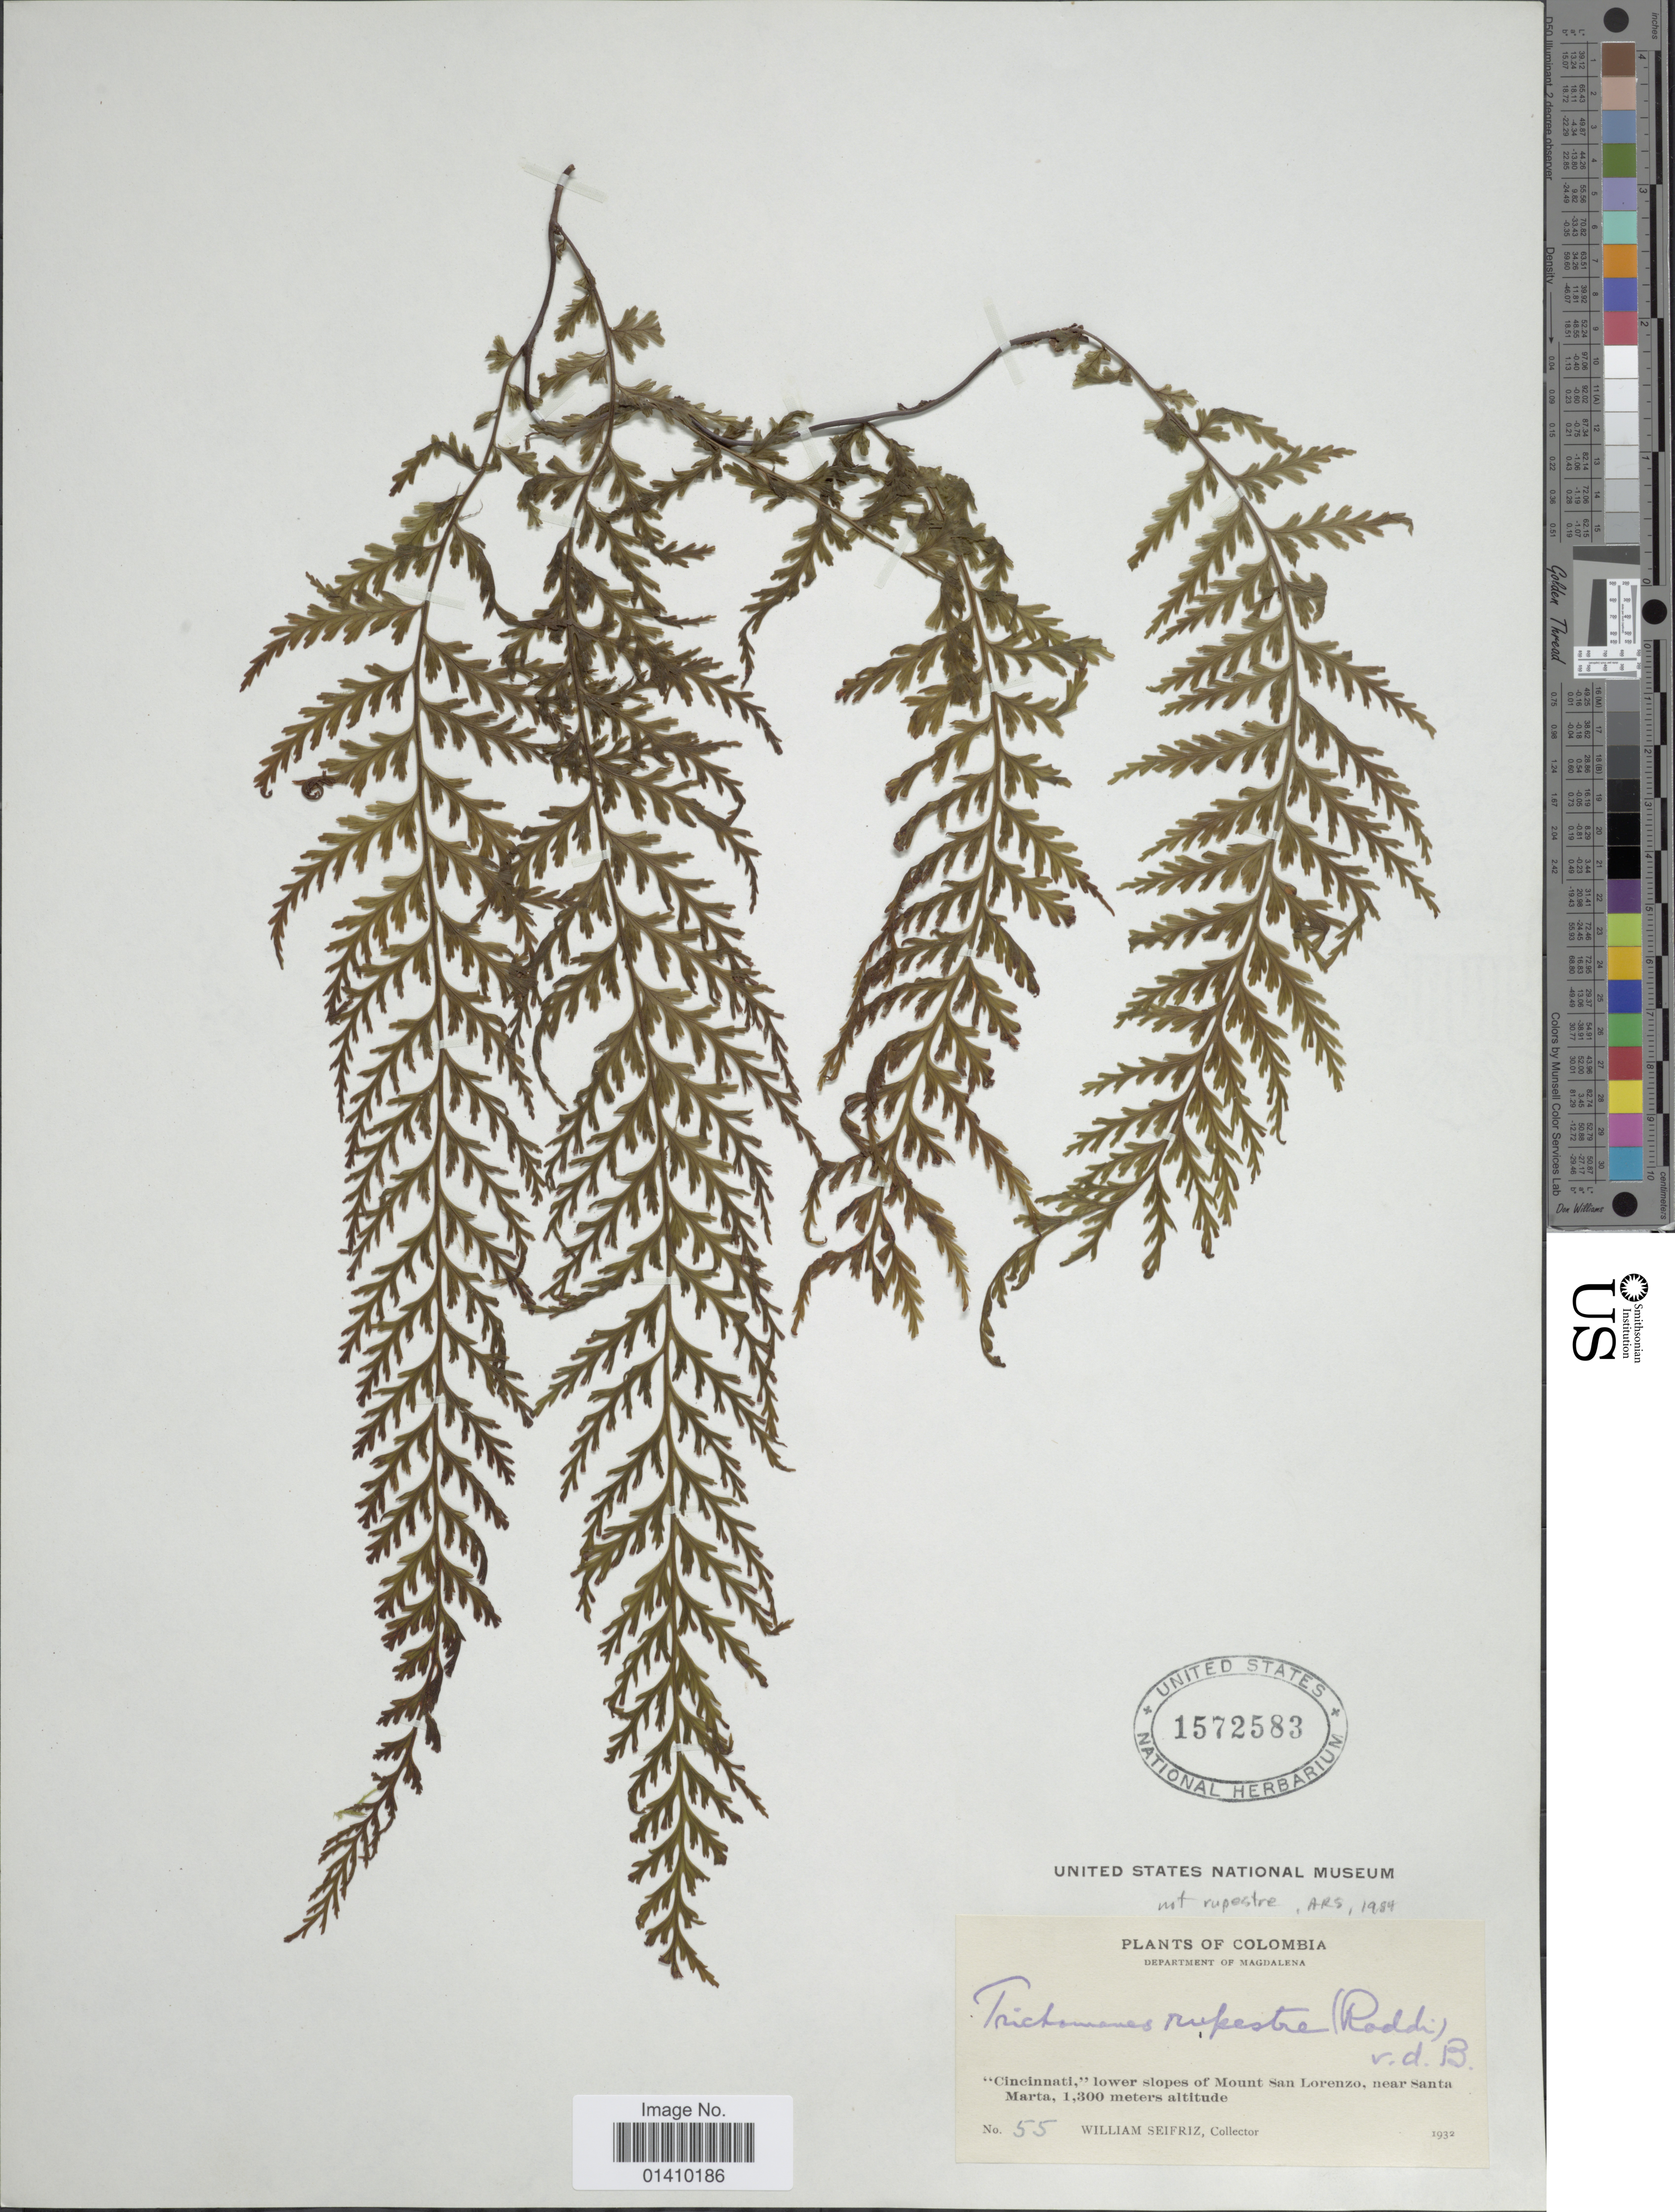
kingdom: Plantae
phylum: Tracheophyta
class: Polypodiopsida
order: Hymenophyllales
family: Hymenophyllaceae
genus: Polyphlebium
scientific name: Polyphlebium sp.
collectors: W. Seifriz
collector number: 55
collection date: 1932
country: Colombia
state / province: Magdalena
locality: Department of Magdalena. Cincinnati, lower slopes of Mount San Lorenzo, near Santa Marta,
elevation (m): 1300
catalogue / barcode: US 1572583